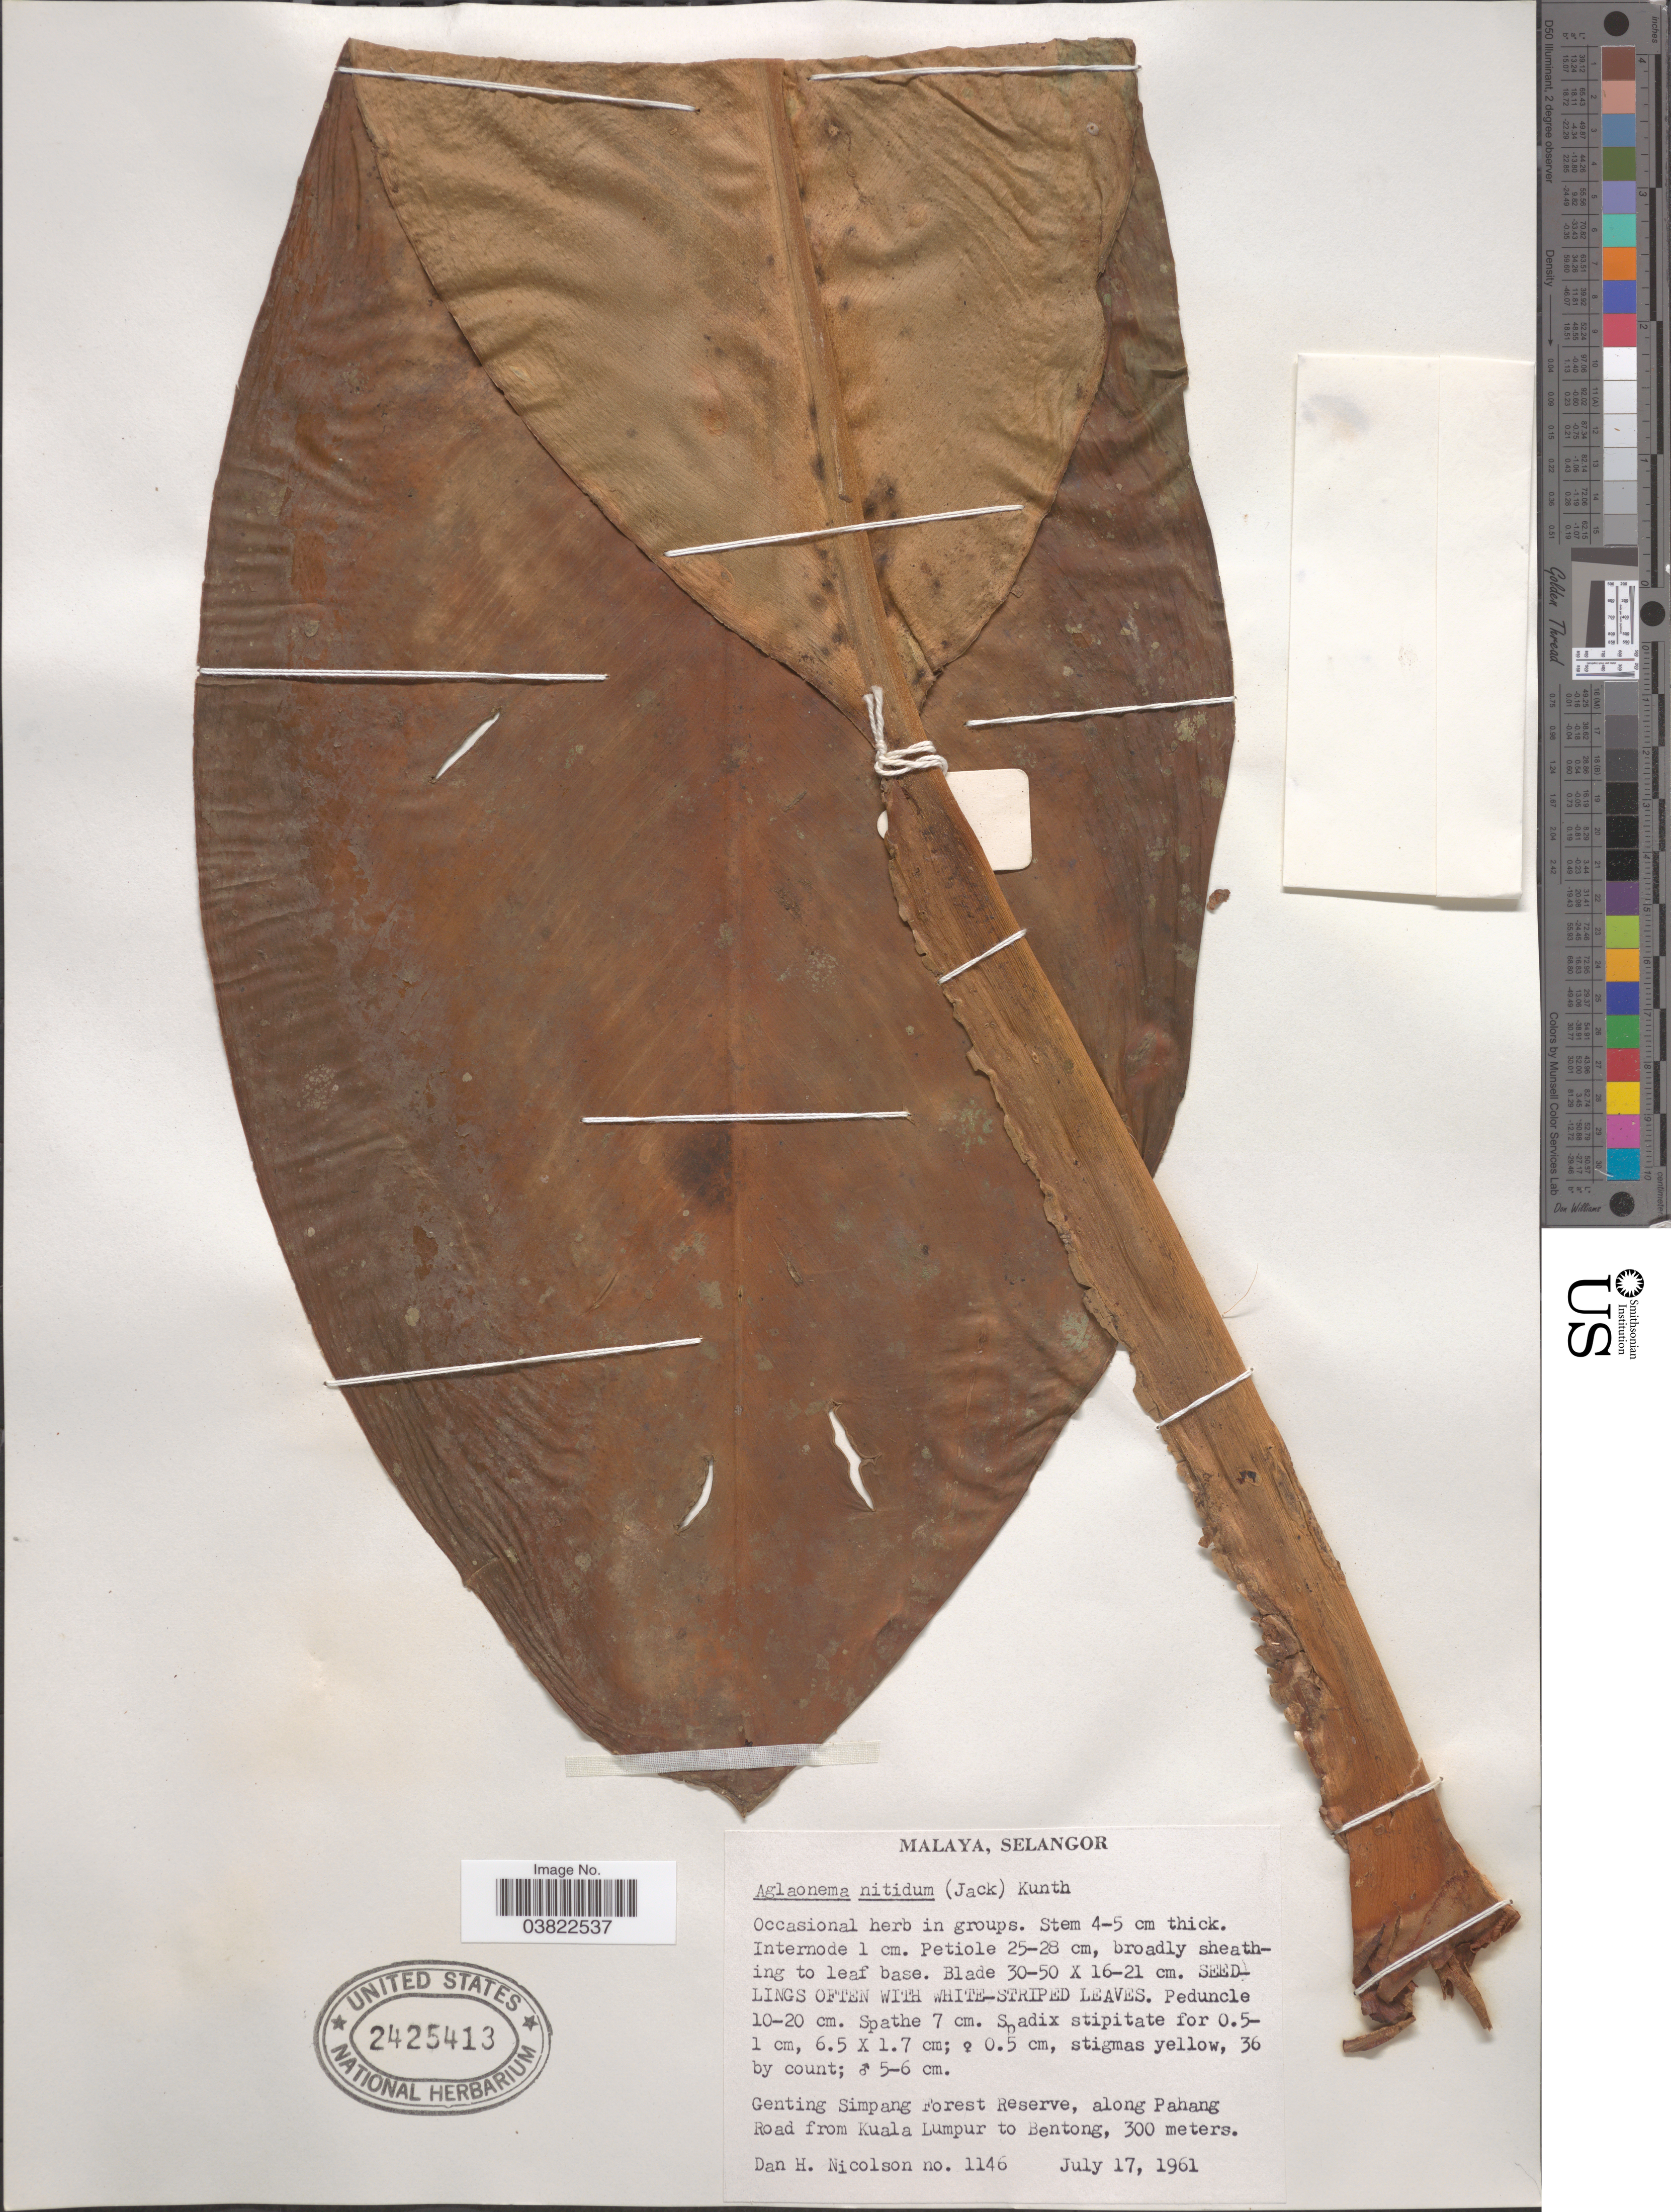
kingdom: Plantae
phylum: Tracheophyta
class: Liliopsida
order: Alismatales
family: Araceae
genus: Aglaonema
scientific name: Aglaonema nitidum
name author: (Jack) Kunth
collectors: D. H. Nicolson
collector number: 1146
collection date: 1961-07-17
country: Malaysia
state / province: Selangor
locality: Malaya. Genting Simpang Forest Reserve, along Pahang Road from Kuala Lumpur to Bentong.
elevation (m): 300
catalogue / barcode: US 2425413